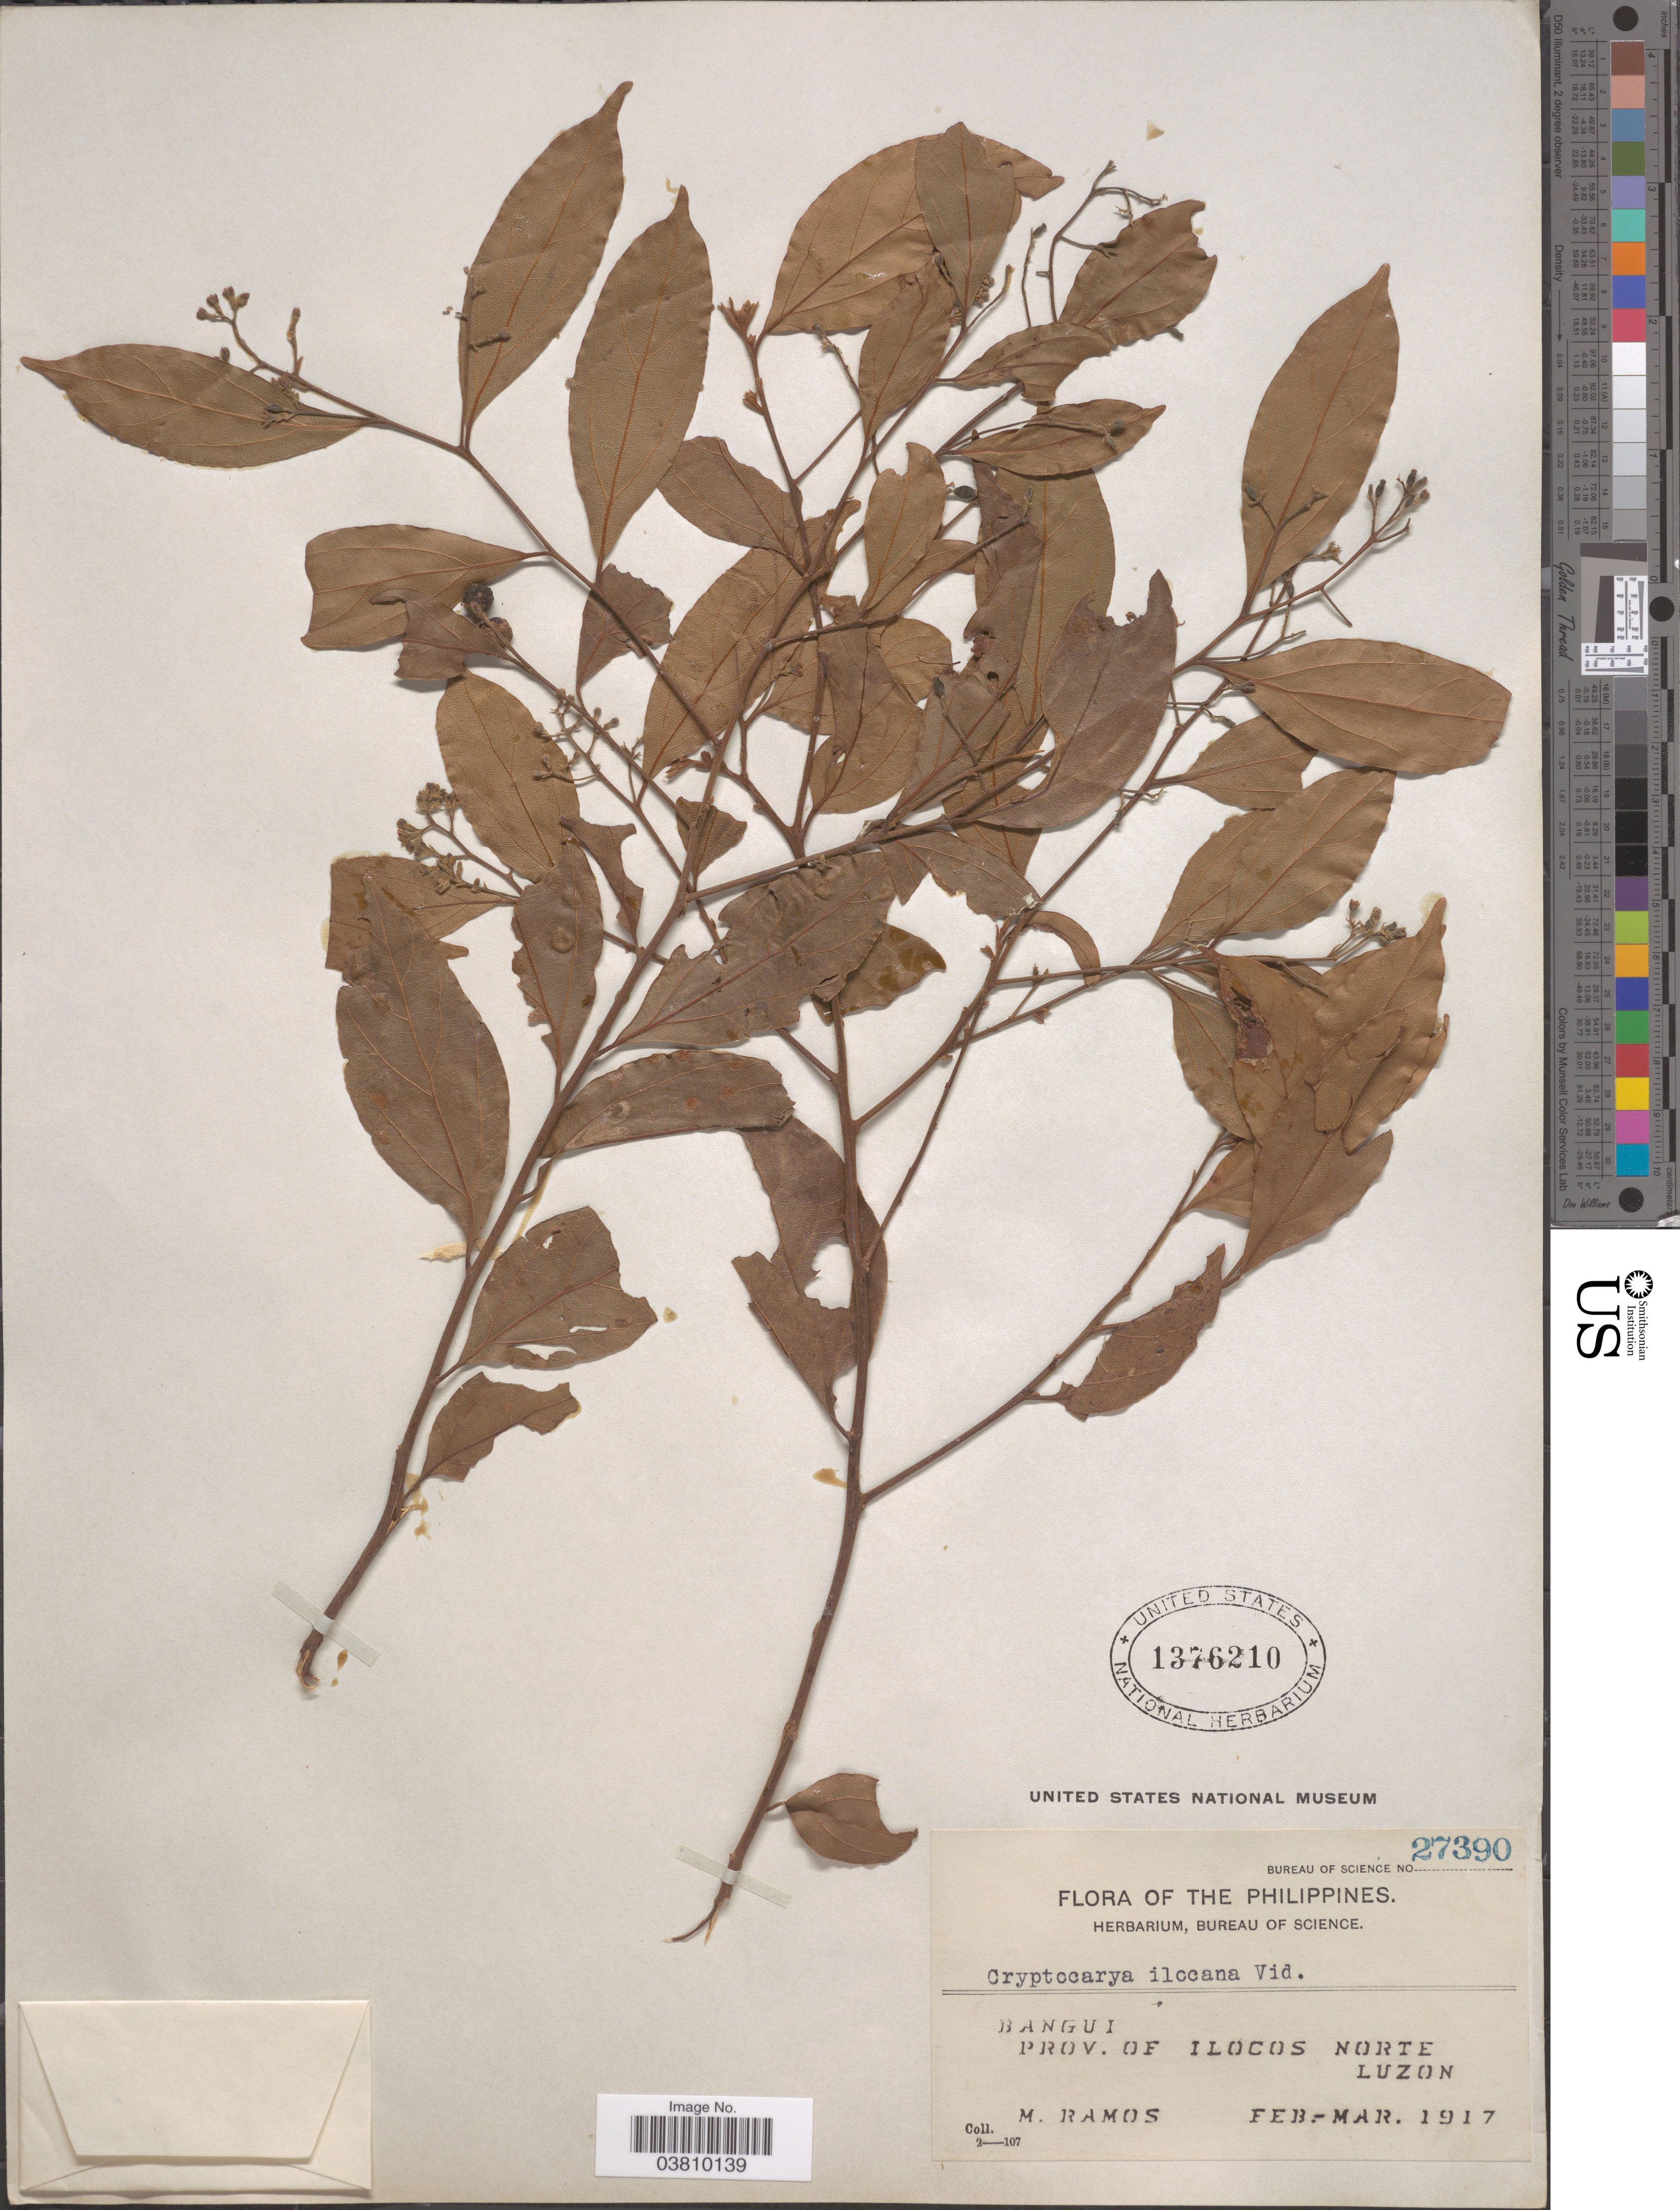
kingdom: Plantae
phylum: Tracheophyta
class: Magnoliopsida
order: Laurales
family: Lauraceae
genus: Cryptocarya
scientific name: Cryptocarya ilocana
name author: (Reinecke) A.C. Sm.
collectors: M. Ramos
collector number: Bureau of Science 27390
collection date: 1917-02/1917-03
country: Philippines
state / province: Ilocos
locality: Bangui. Prov. of Ilocos Norte, Luzon.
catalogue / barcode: US 1376210